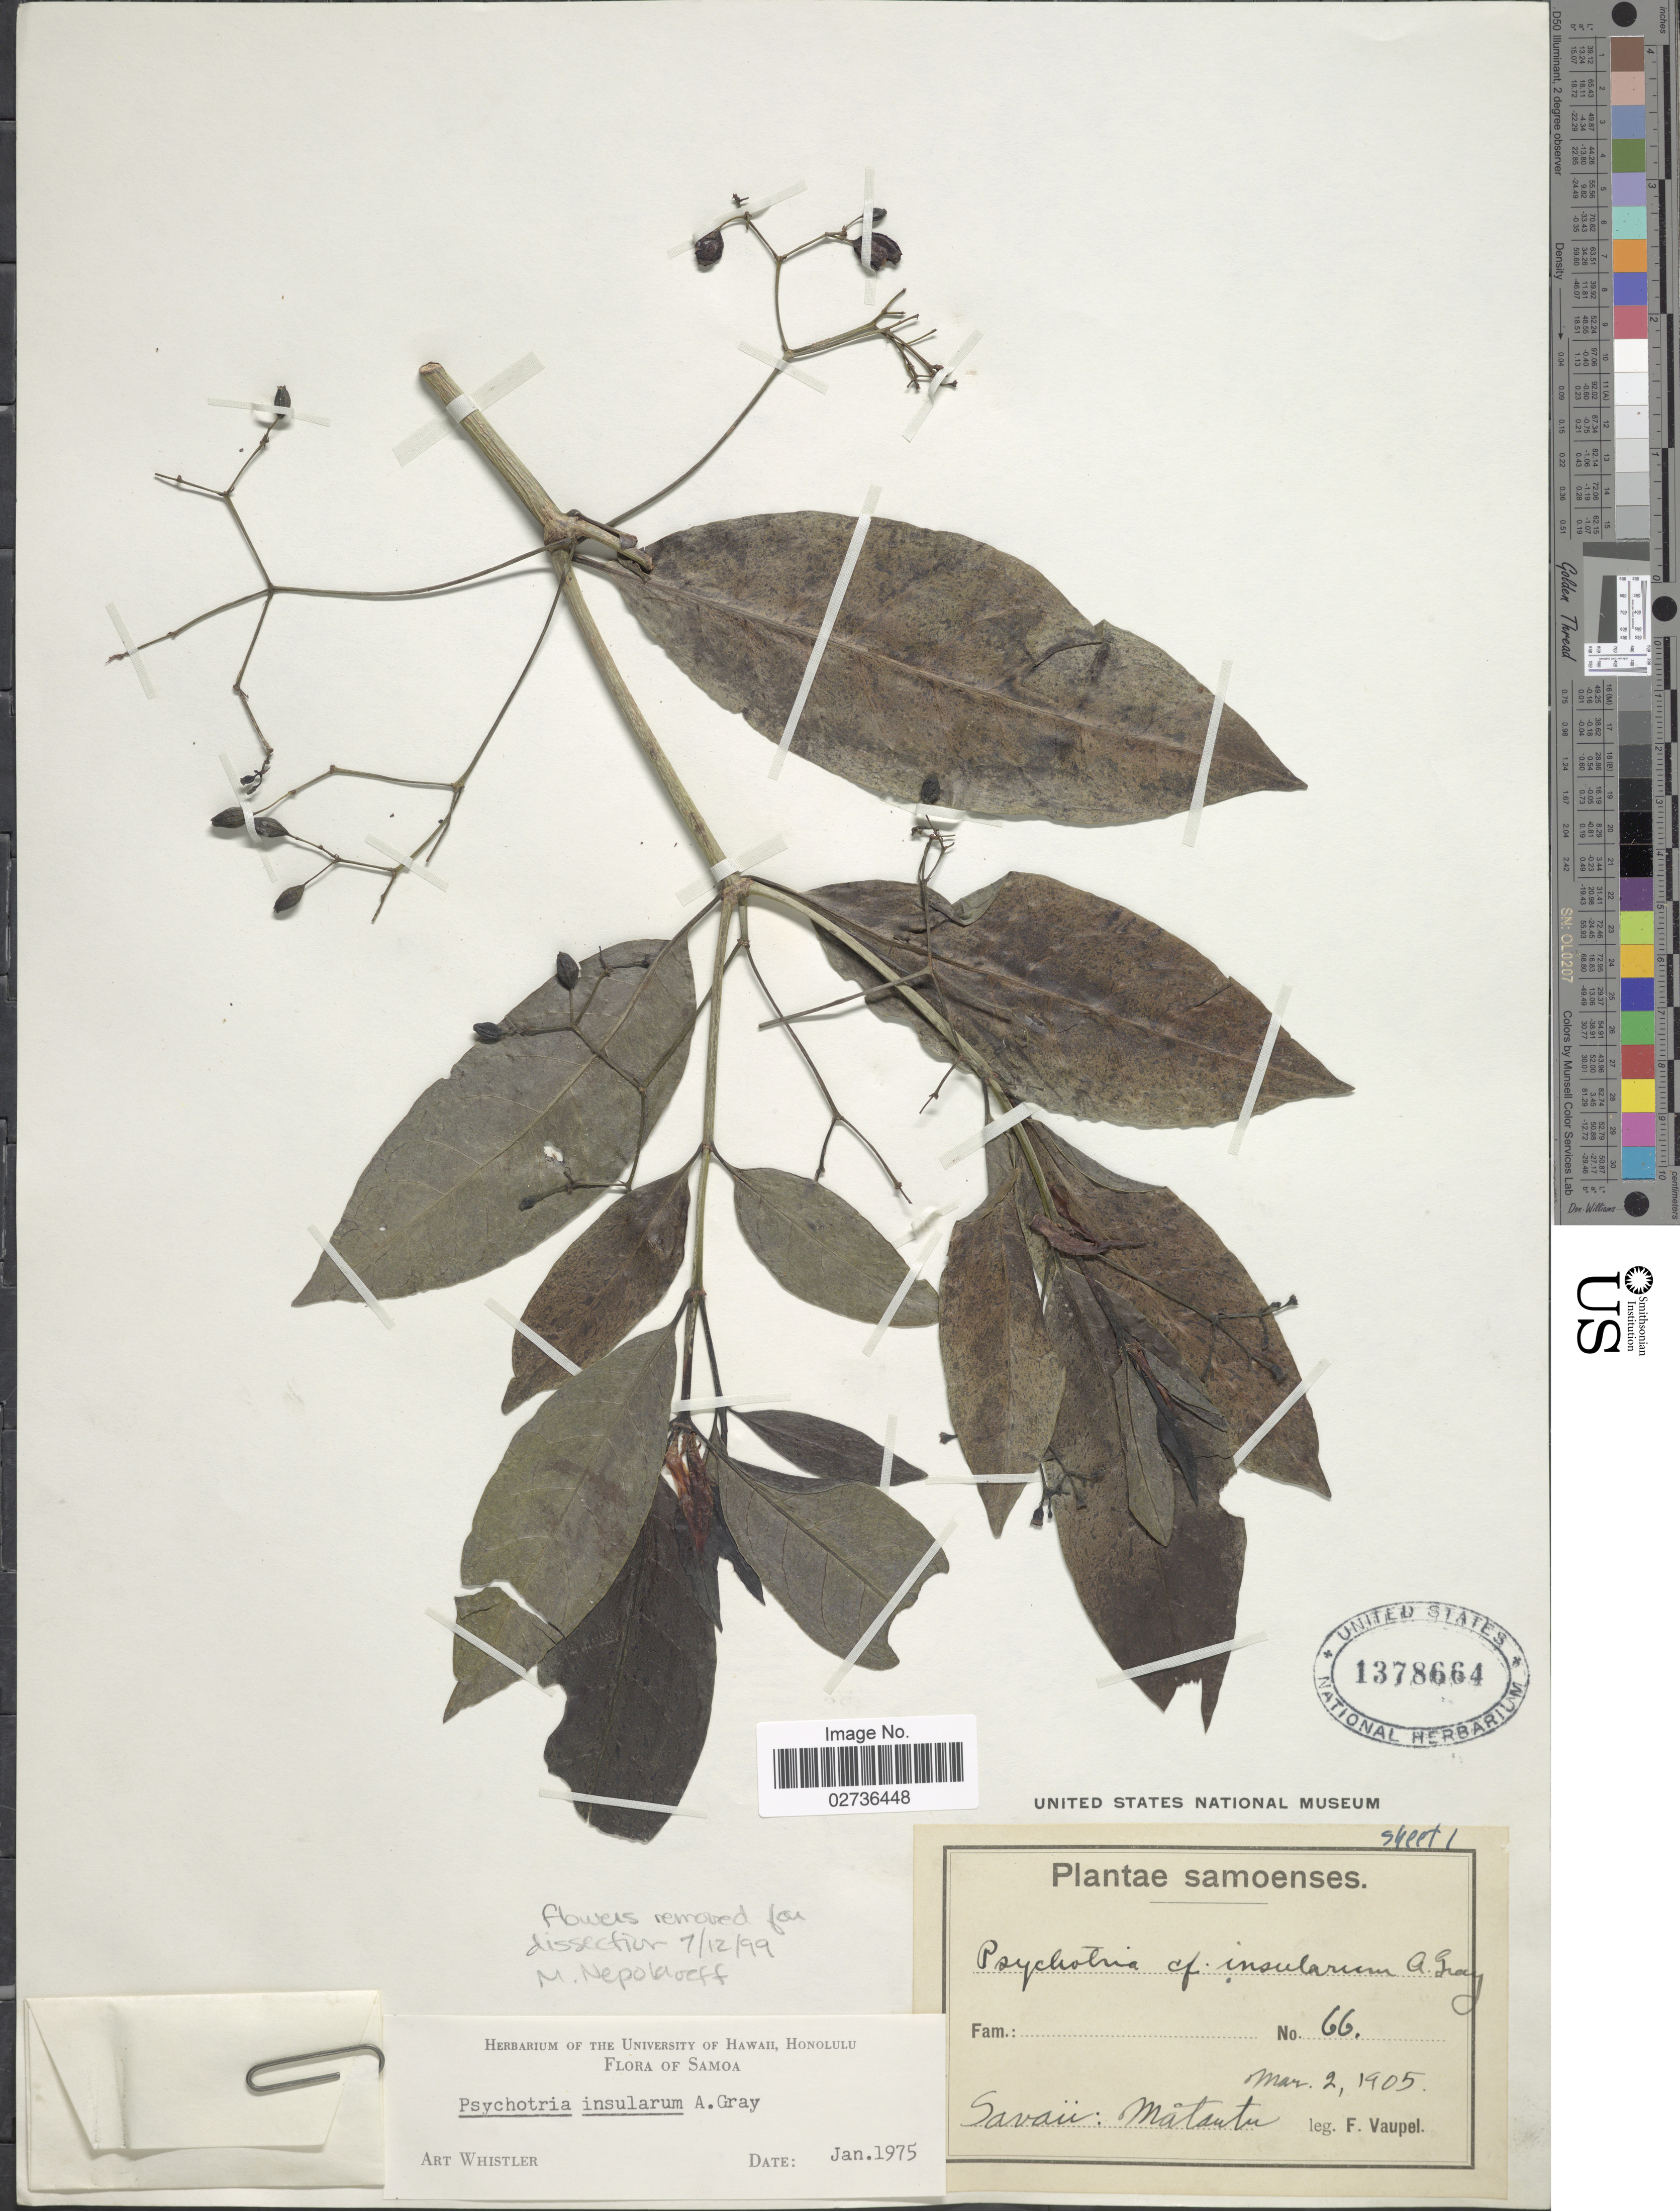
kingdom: Plantae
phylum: Tracheophyta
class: Magnoliopsida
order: Gentianales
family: Rubiaceae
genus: Psychotria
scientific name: Psychotria insularum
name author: A. Gray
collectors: F. Vaupel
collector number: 66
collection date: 1905-03-02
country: Samoa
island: Savai'i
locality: Samoenses, Savaii: Matautu.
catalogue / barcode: US 1378664